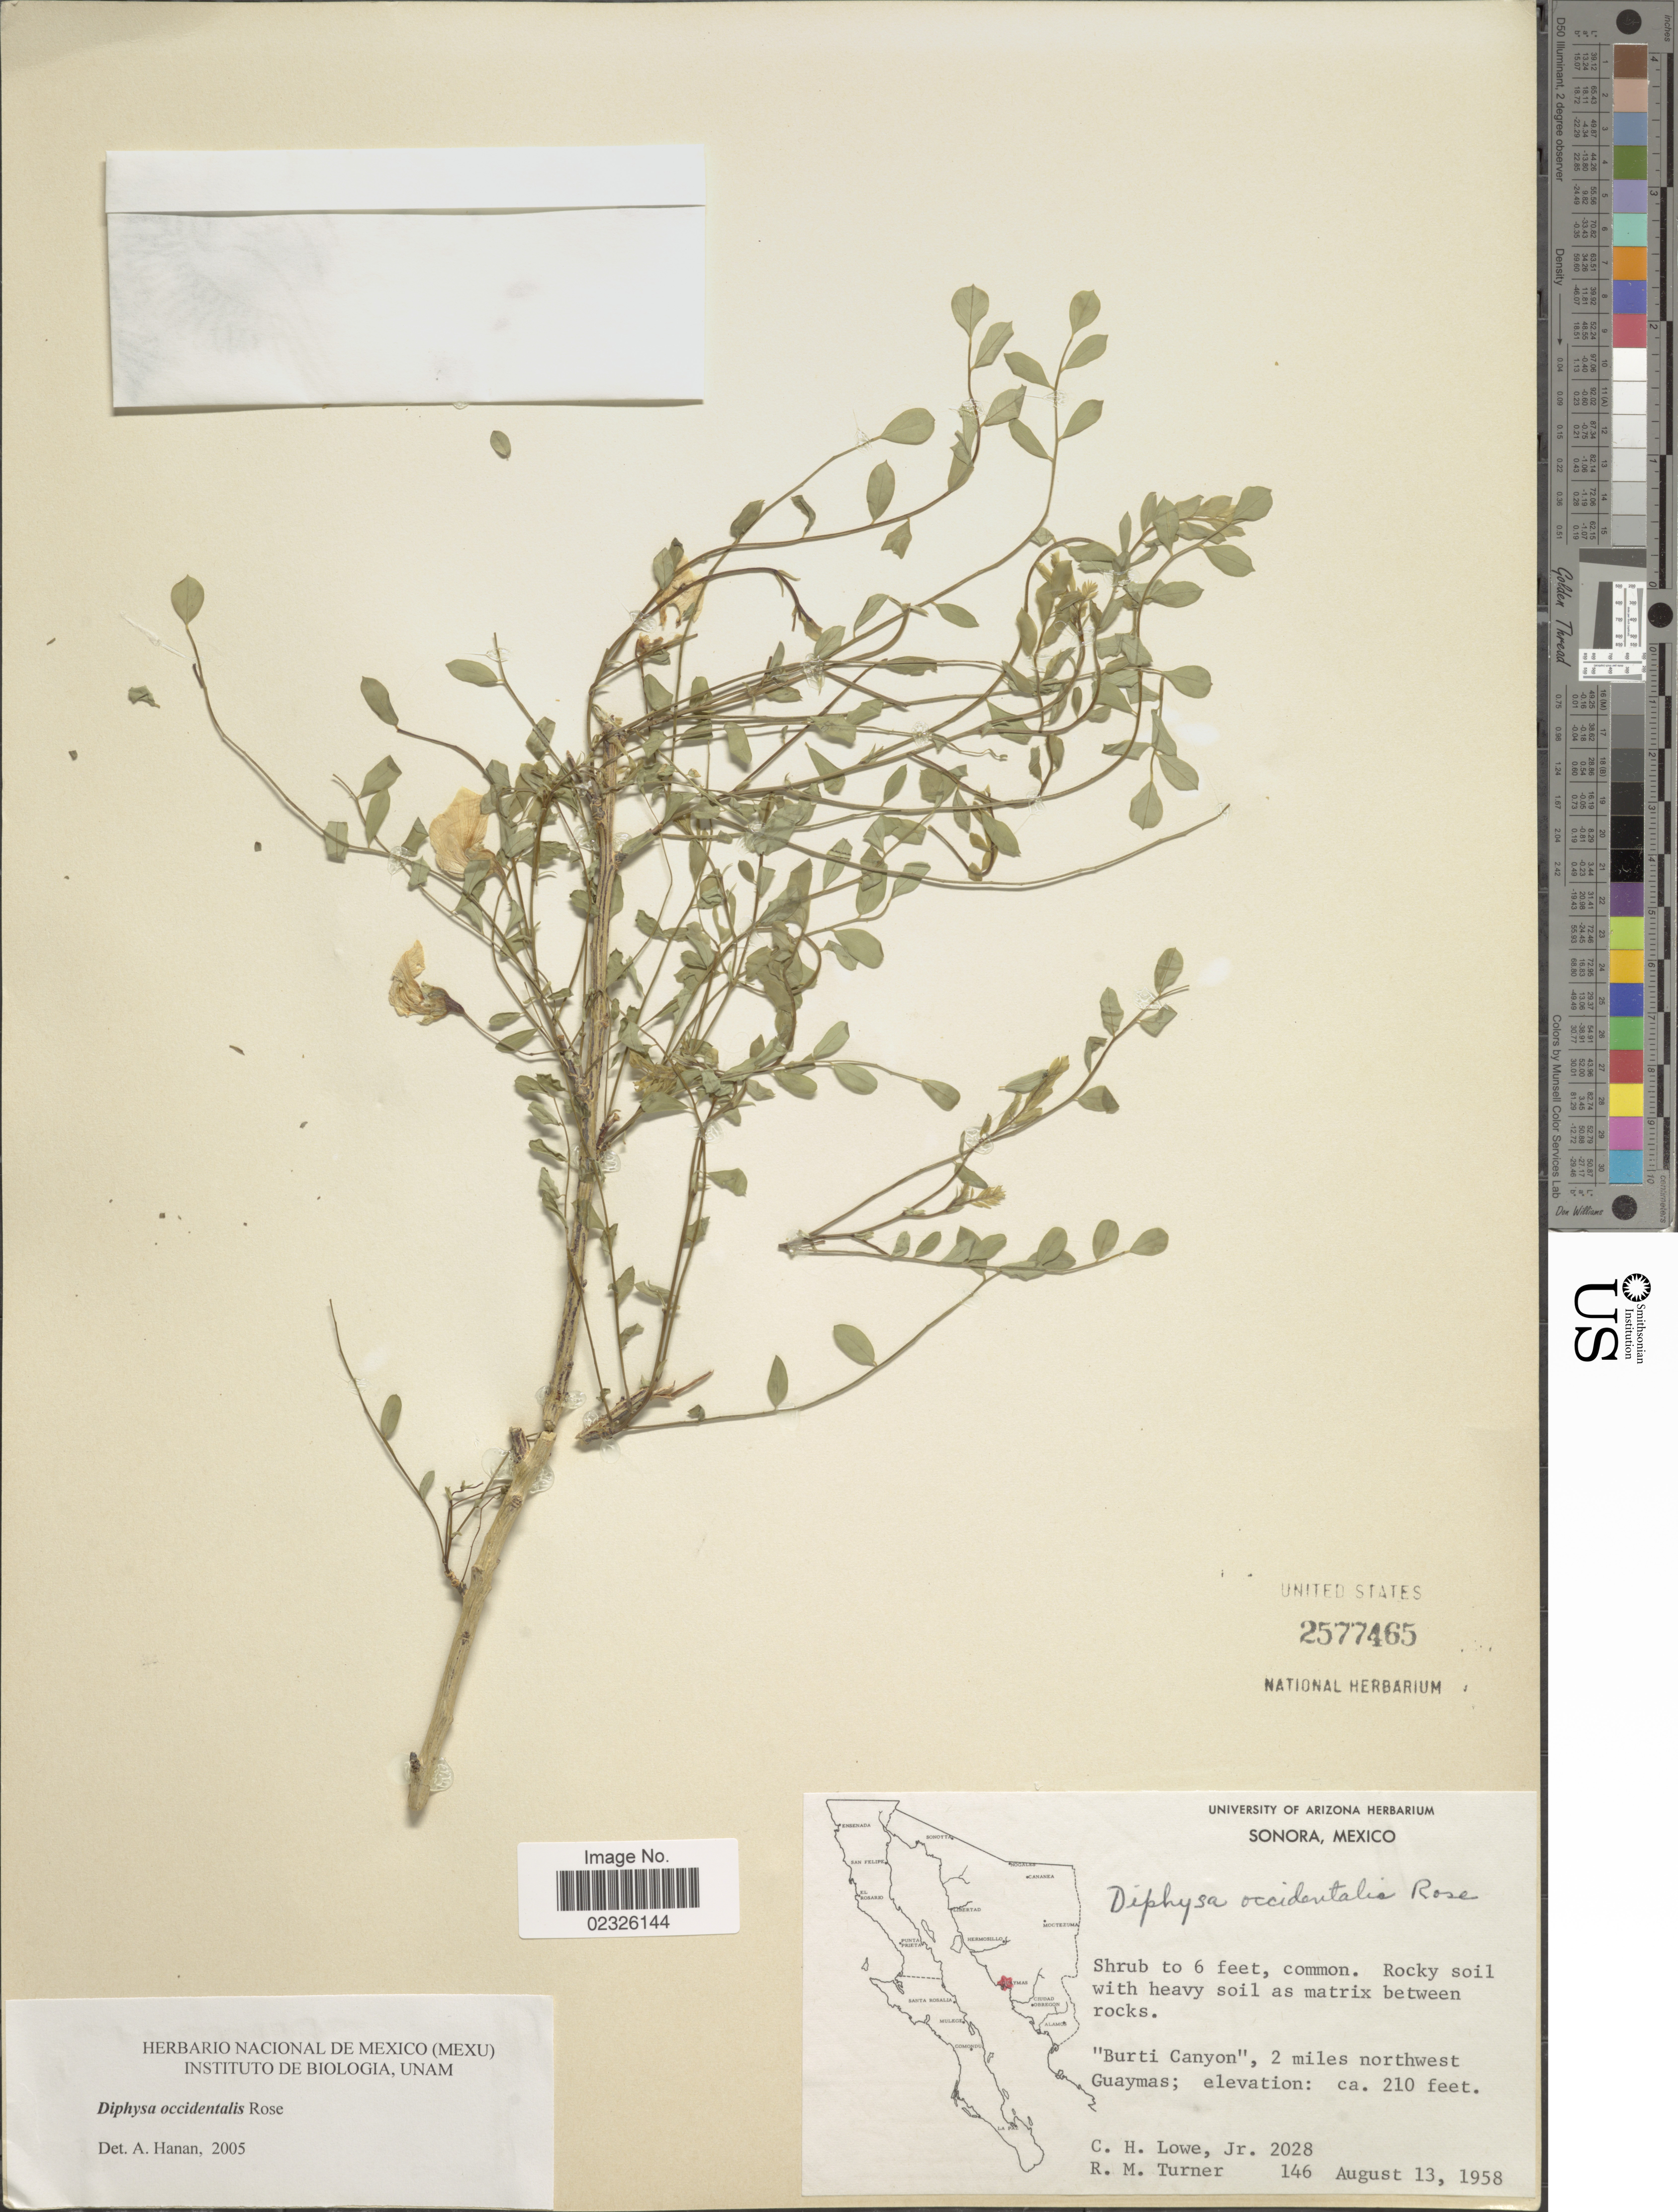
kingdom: Plantae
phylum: Tracheophyta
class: Magnoliopsida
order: Fabales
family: Fabaceae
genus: Diphysa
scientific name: Diphysa occidentalis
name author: Rose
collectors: Lowe Jr., C. H. & R. M. Turner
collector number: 2028/146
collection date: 1958-08-13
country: Mexico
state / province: Sonora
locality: Rocky soil with heavy soil as matrix between rocks. 'Burti Canyon', 2 miles northwest Guaymas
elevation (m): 64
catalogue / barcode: US 2577465